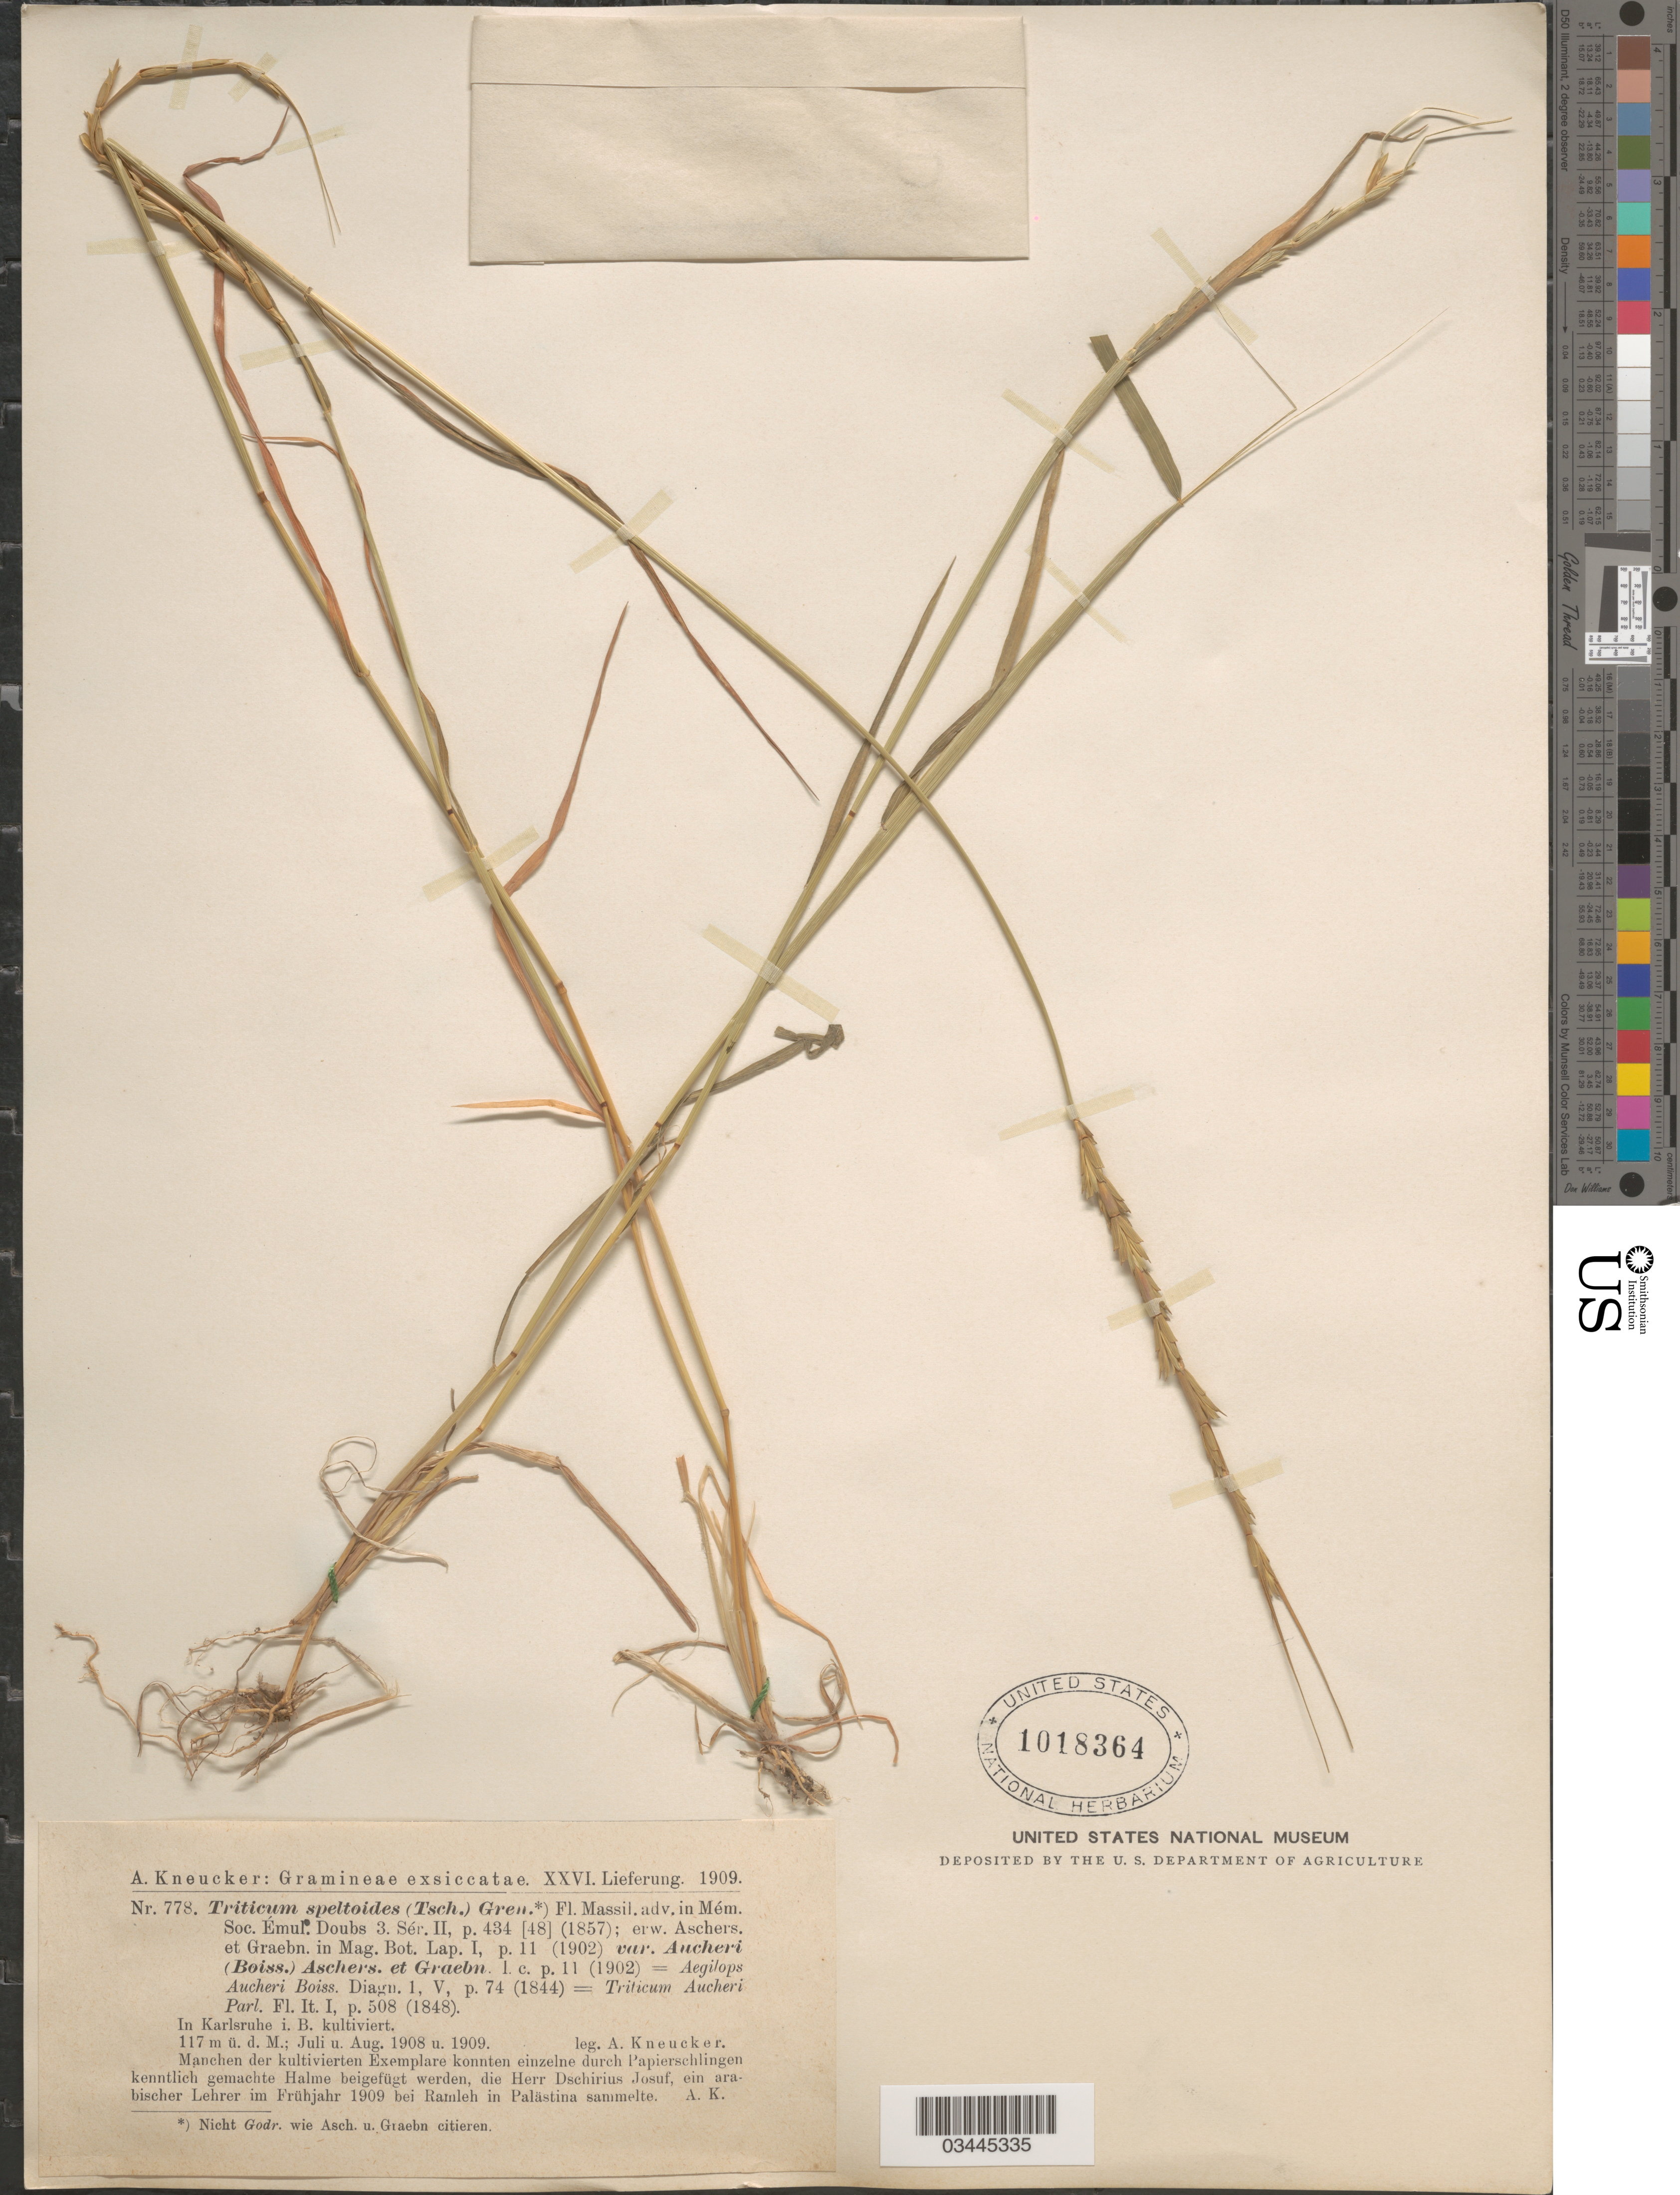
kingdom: Plantae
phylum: Tracheophyta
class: Liliopsida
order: Poales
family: Poaceae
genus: Aegilops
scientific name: Aegilops speltoides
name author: Tausch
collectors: A. Kneucker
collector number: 778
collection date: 1908-07/1909-08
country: Germany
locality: In Karlsruhe i. B. kultiviert.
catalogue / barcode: US 1018364